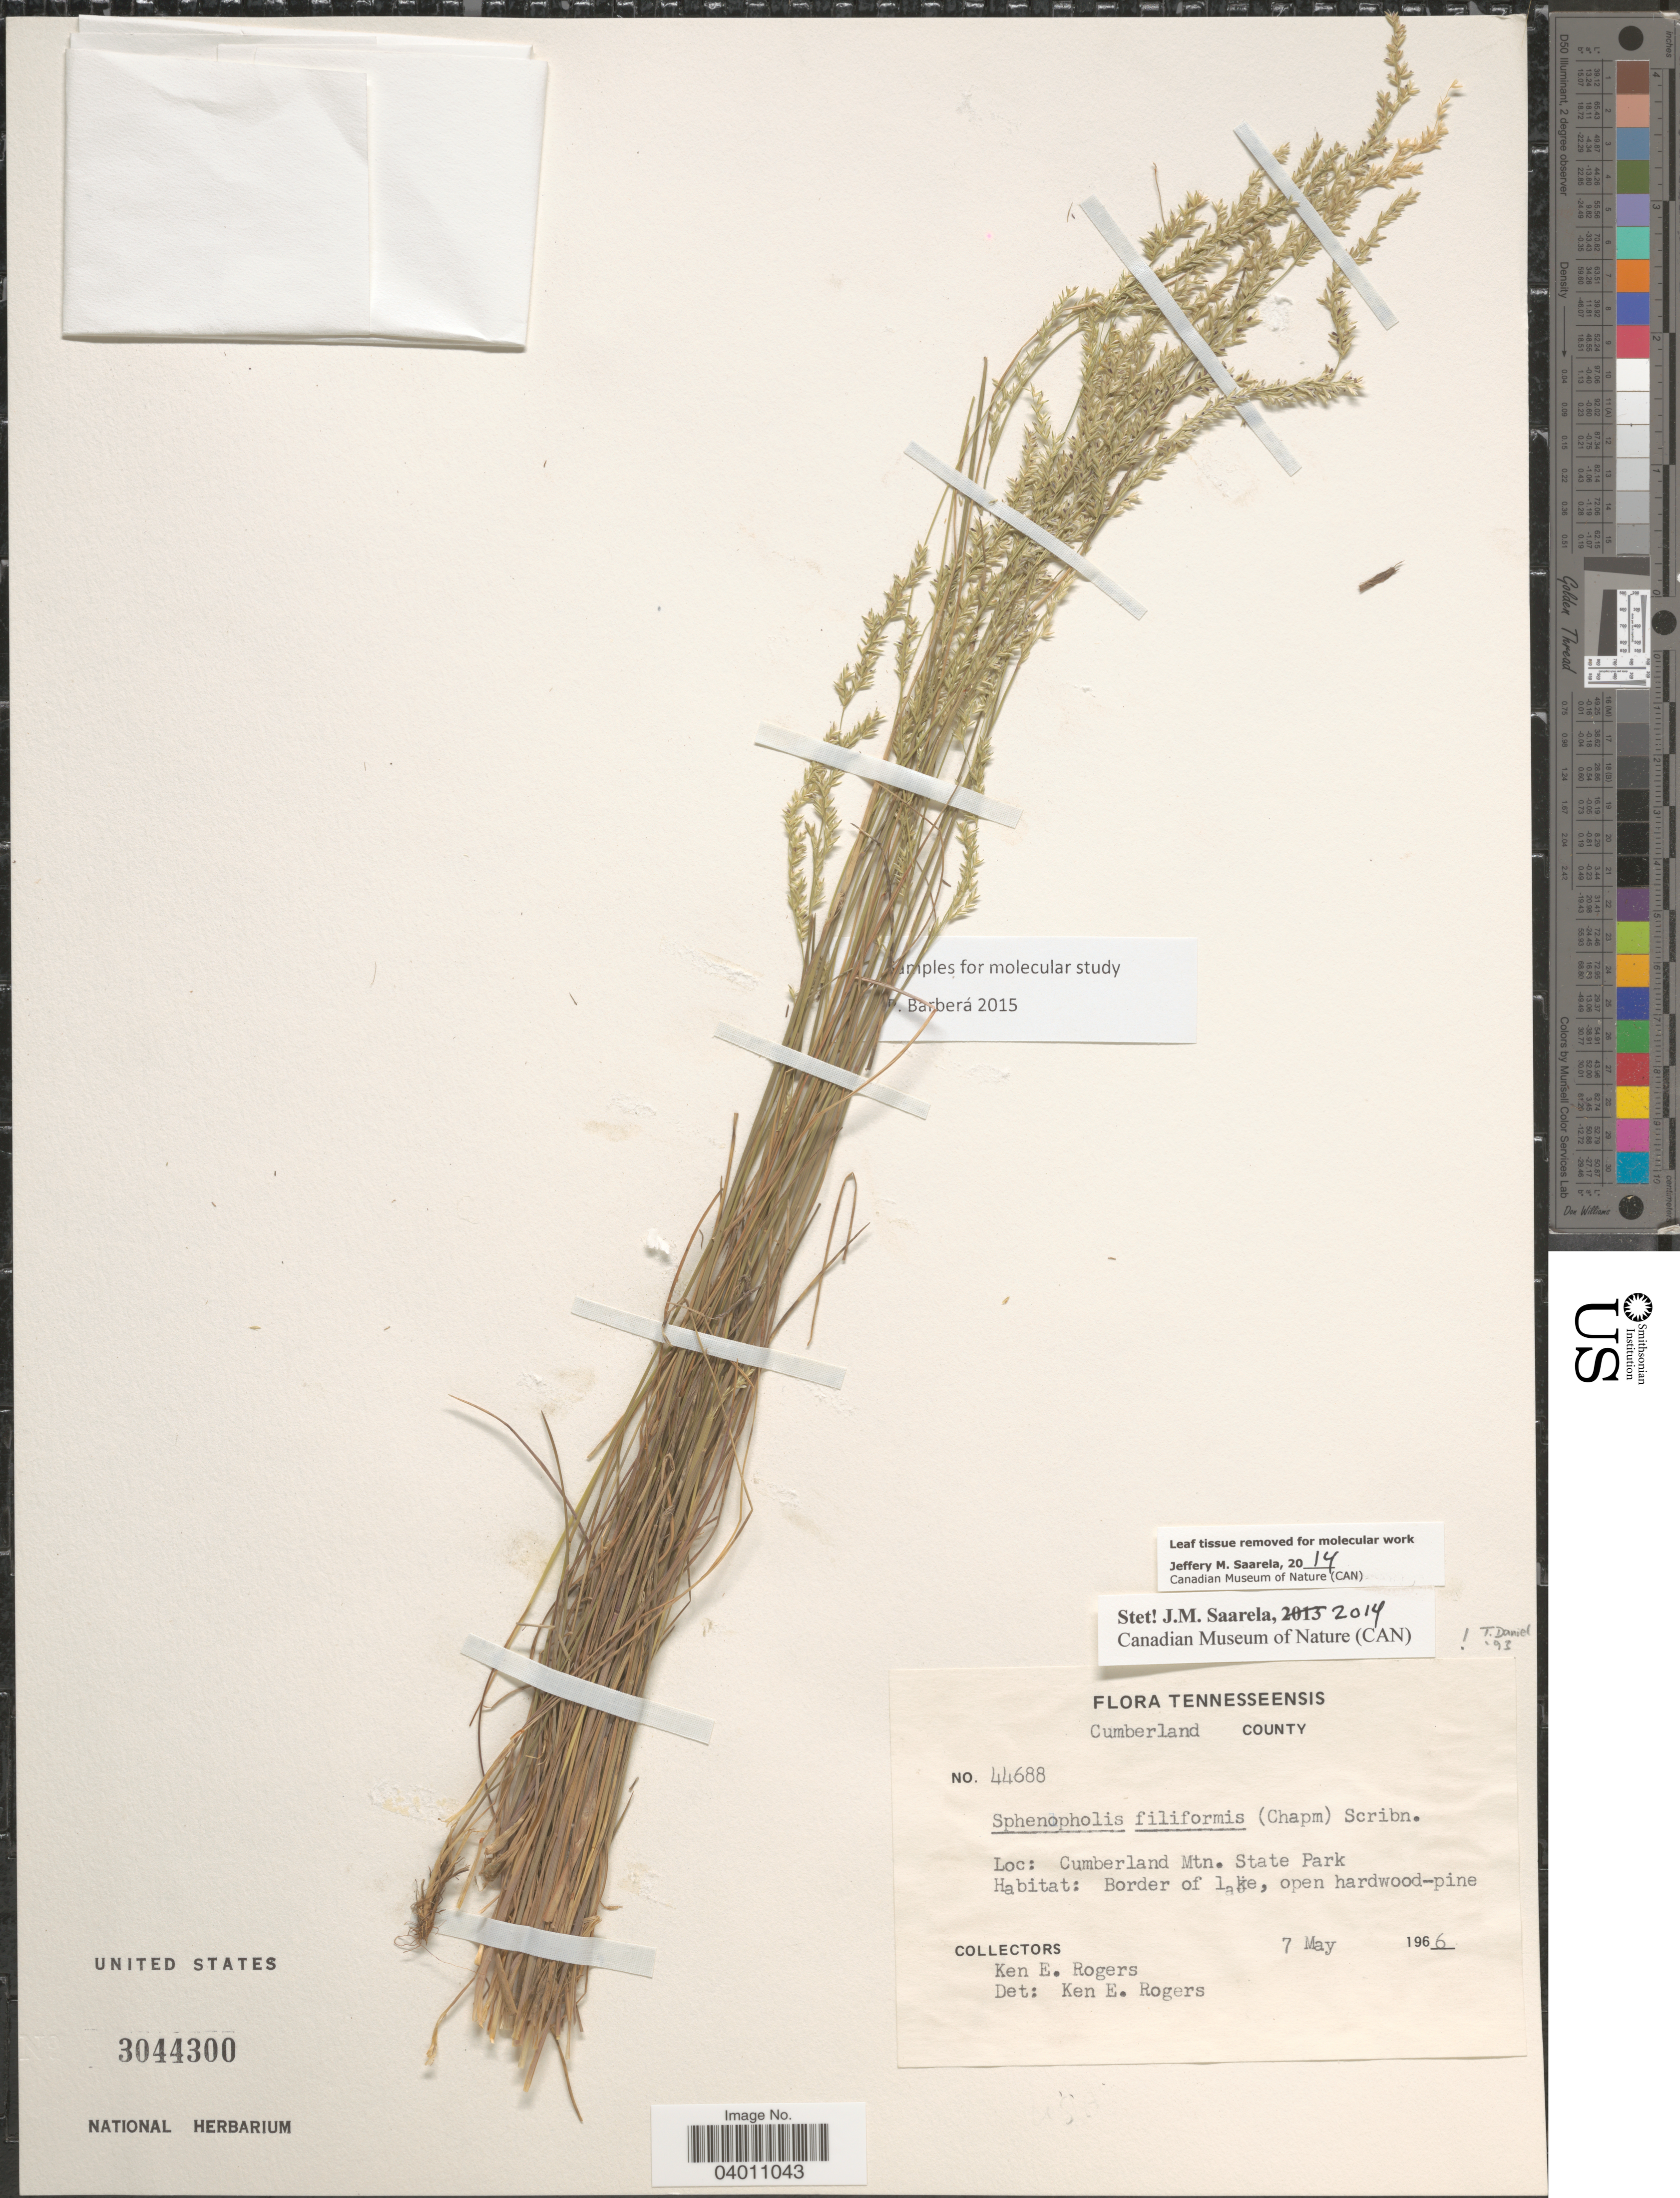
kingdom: Plantae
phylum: Tracheophyta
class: Liliopsida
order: Poales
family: Poaceae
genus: Sphenopholis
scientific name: Sphenopholis filiformis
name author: (Chapm.) Scribn.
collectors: K. Rogers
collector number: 44688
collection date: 1966-05-07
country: United States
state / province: Tennessee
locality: Cumberland County. Cumberland Mtn. State Park.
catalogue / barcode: US 3044300